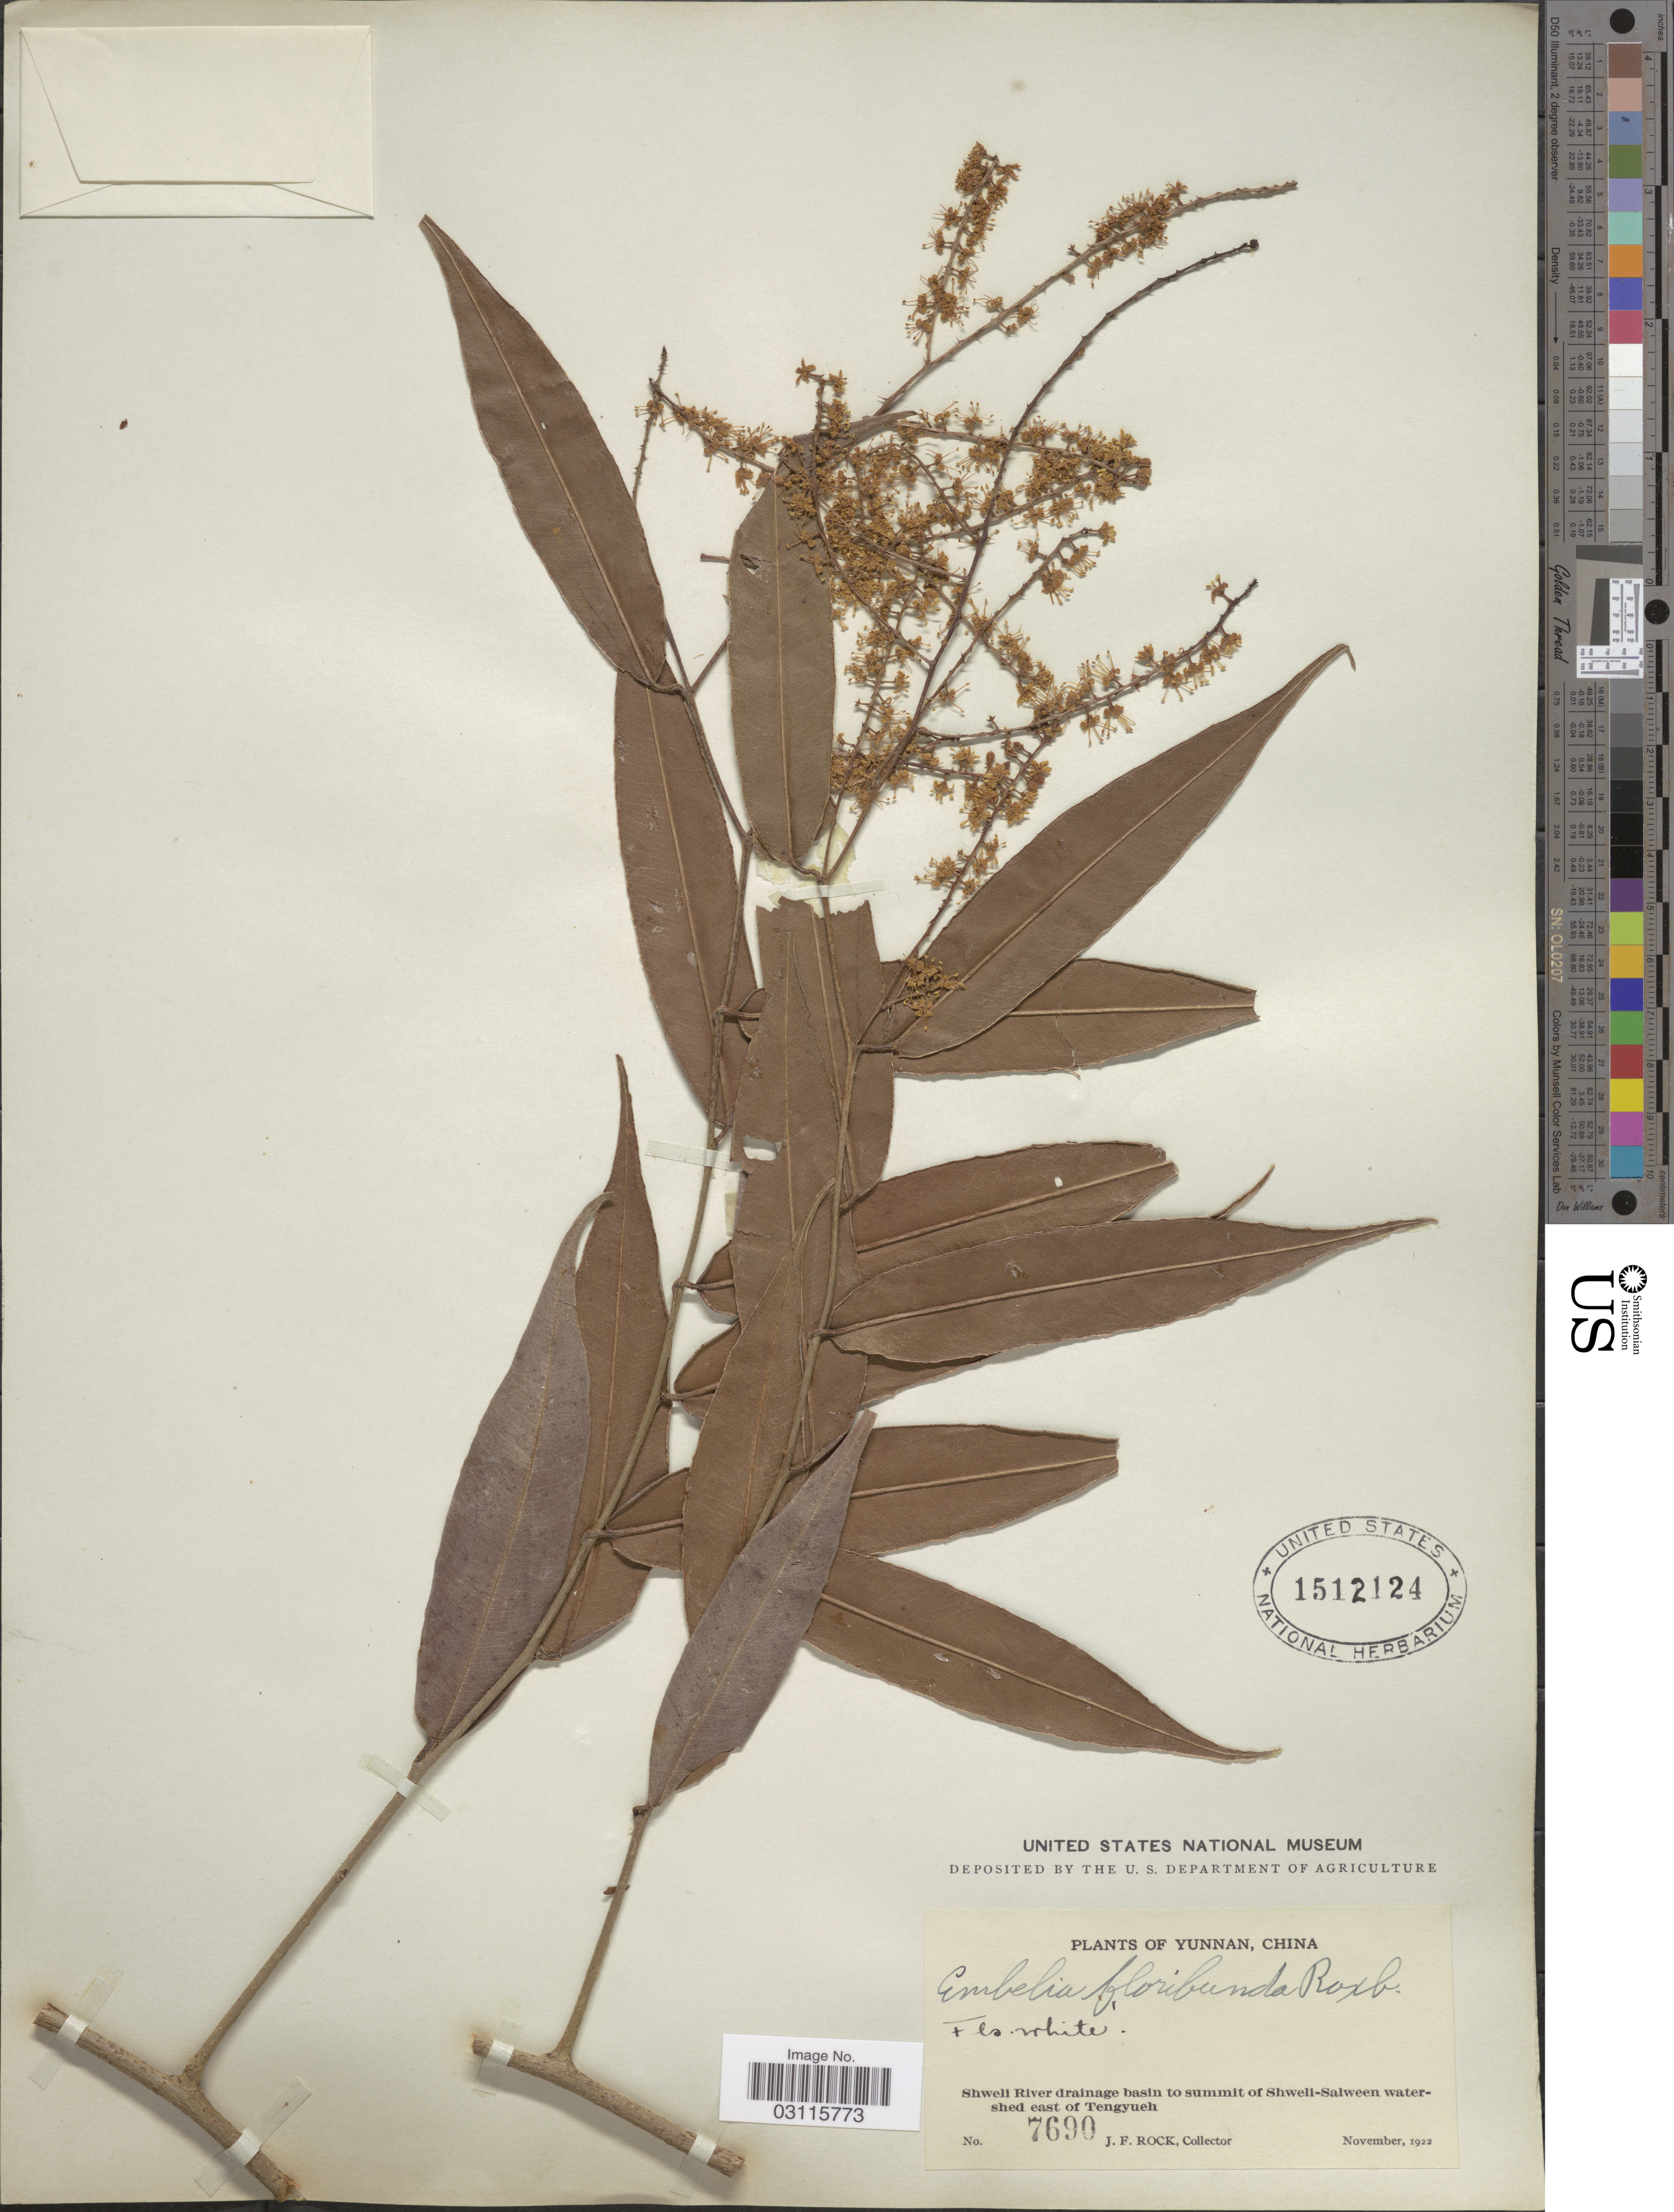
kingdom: Plantae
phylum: Tracheophyta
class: Magnoliopsida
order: Ericales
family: Primulaceae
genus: Embelia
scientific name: Embelia floribunda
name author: Wall.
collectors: J. Rock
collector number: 7690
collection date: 1922-11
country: China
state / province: Yunnan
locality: Shweli River drainage basin to summit of Shweli-Salween watershed east of Tengyueh.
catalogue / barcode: US 1512124